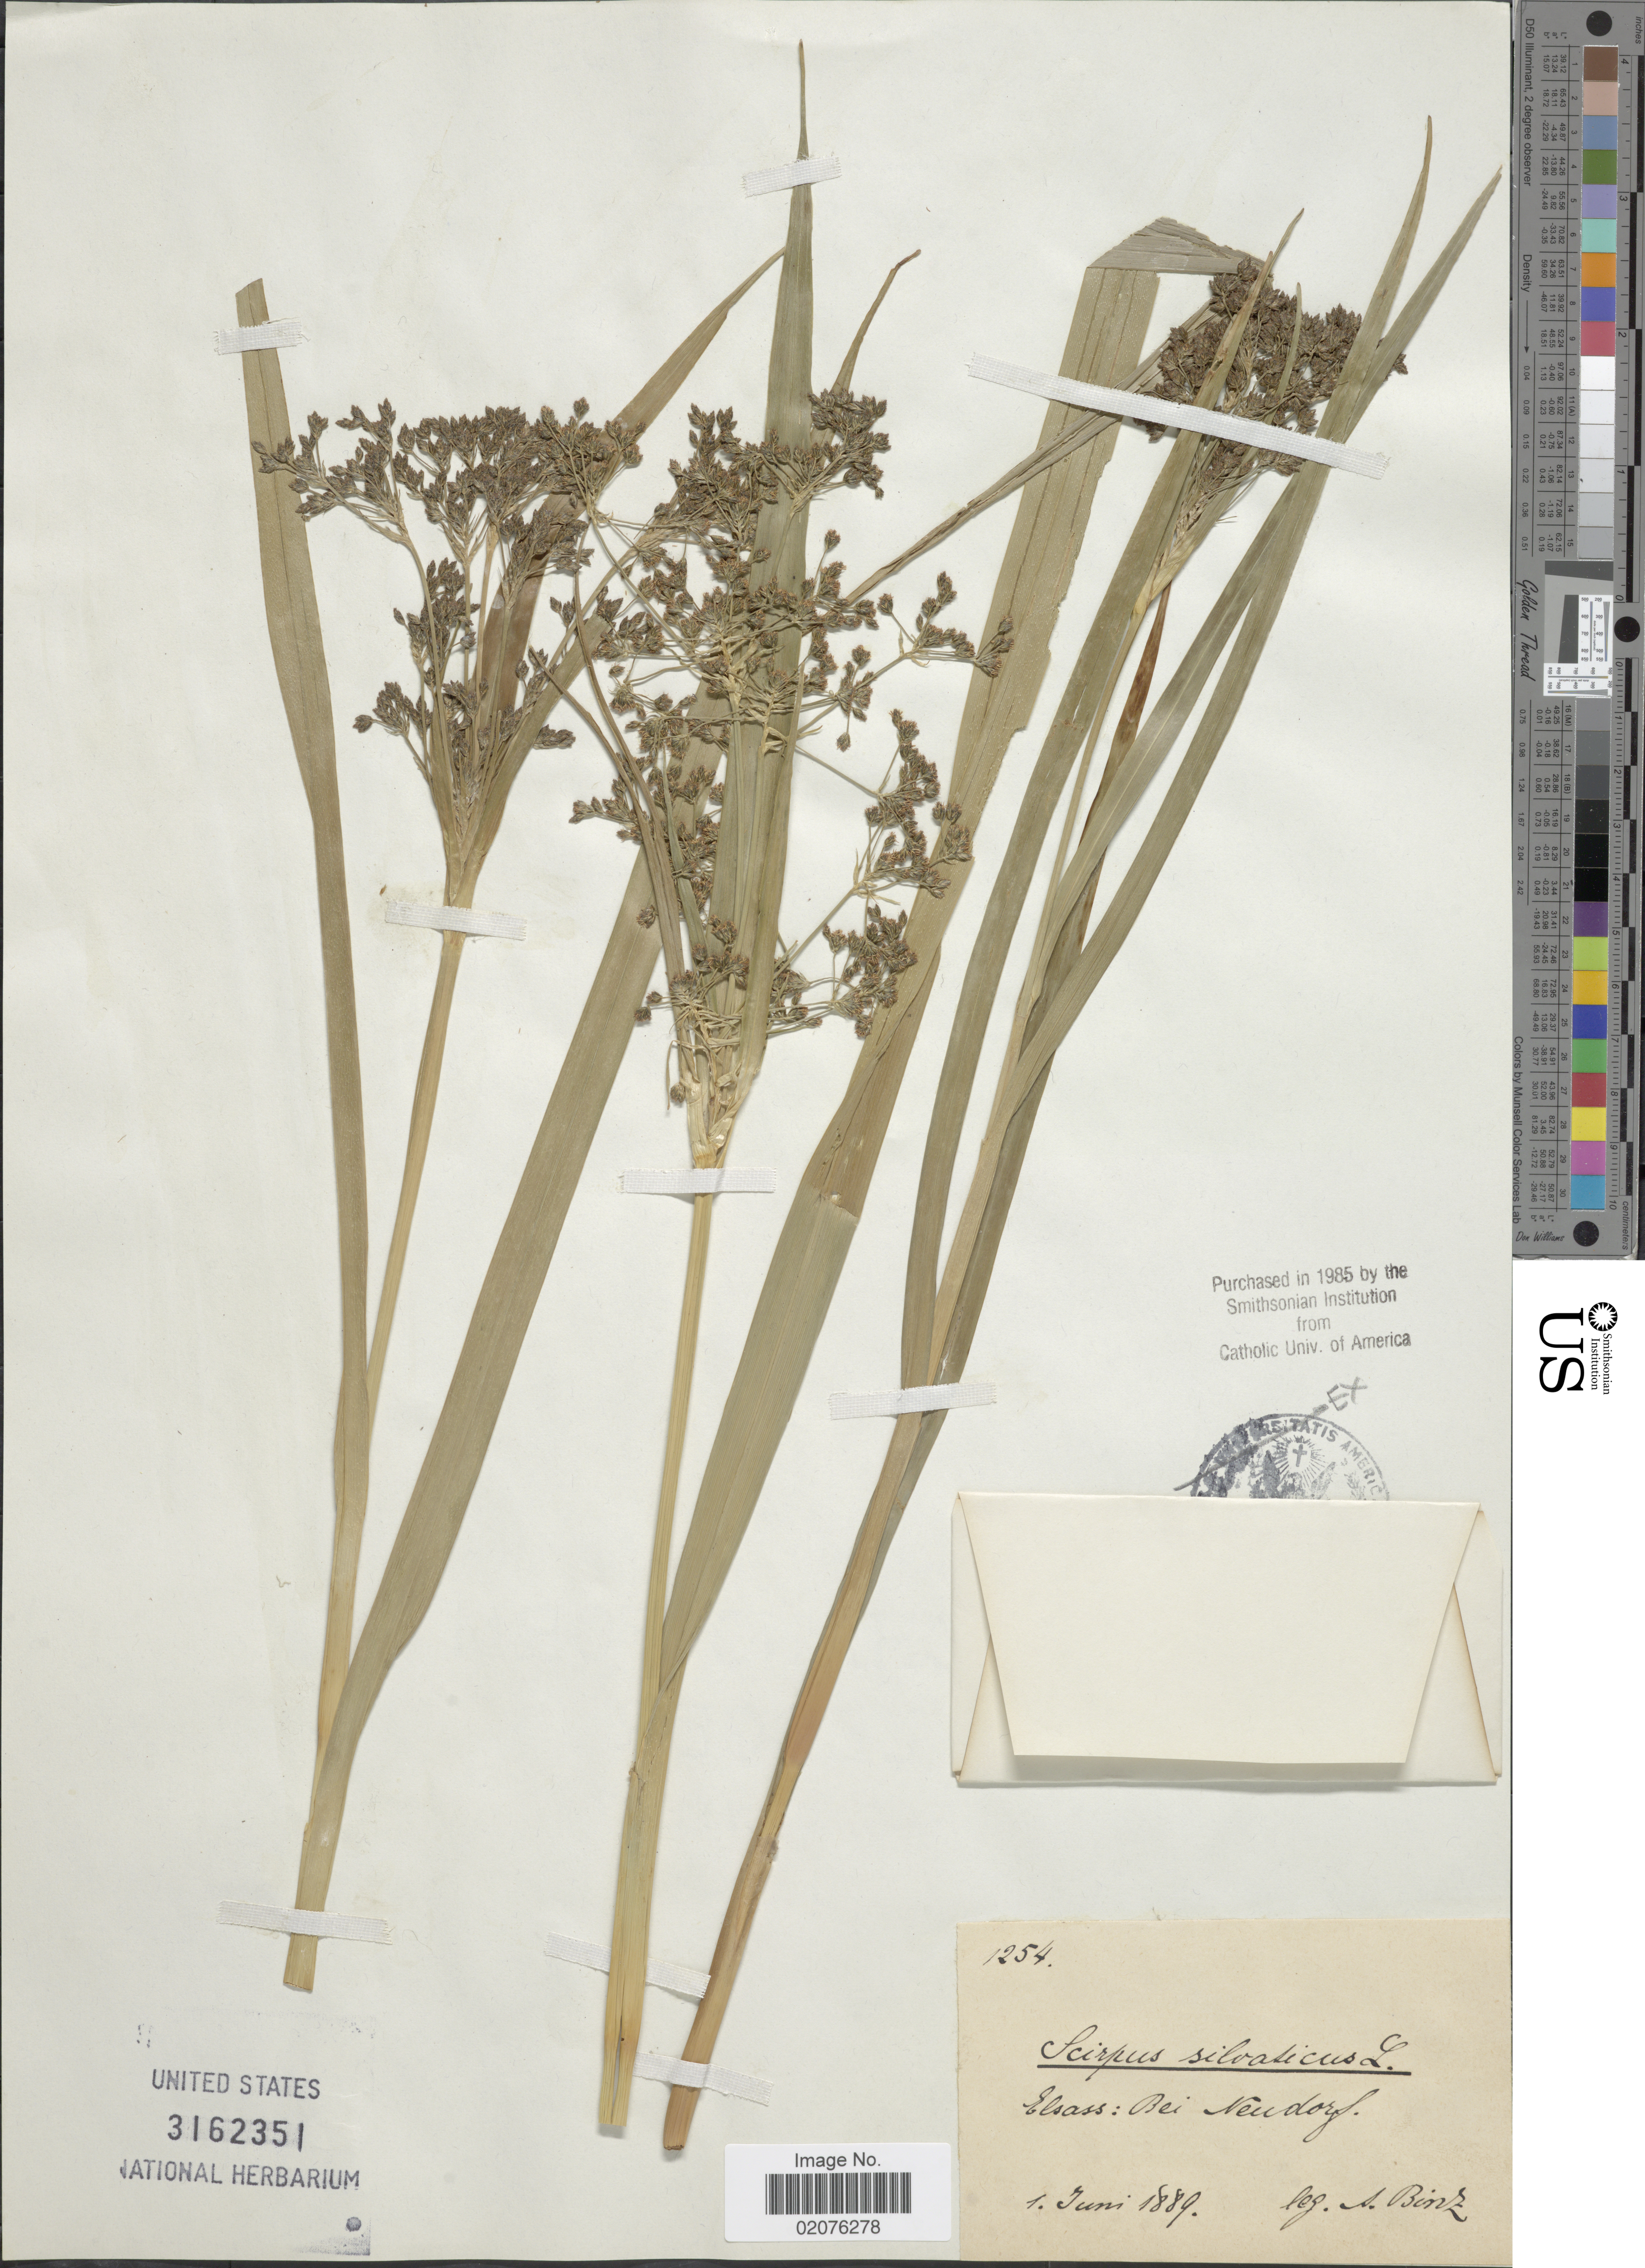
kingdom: Plantae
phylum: Tracheophyta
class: Liliopsida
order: Poales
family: Cyperaceae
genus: Scirpus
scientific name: Scirpus sylvaticus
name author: L.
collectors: A. Binz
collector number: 1254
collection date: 1889-06-01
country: France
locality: Elsass: bei Neudorf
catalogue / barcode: US 3162351